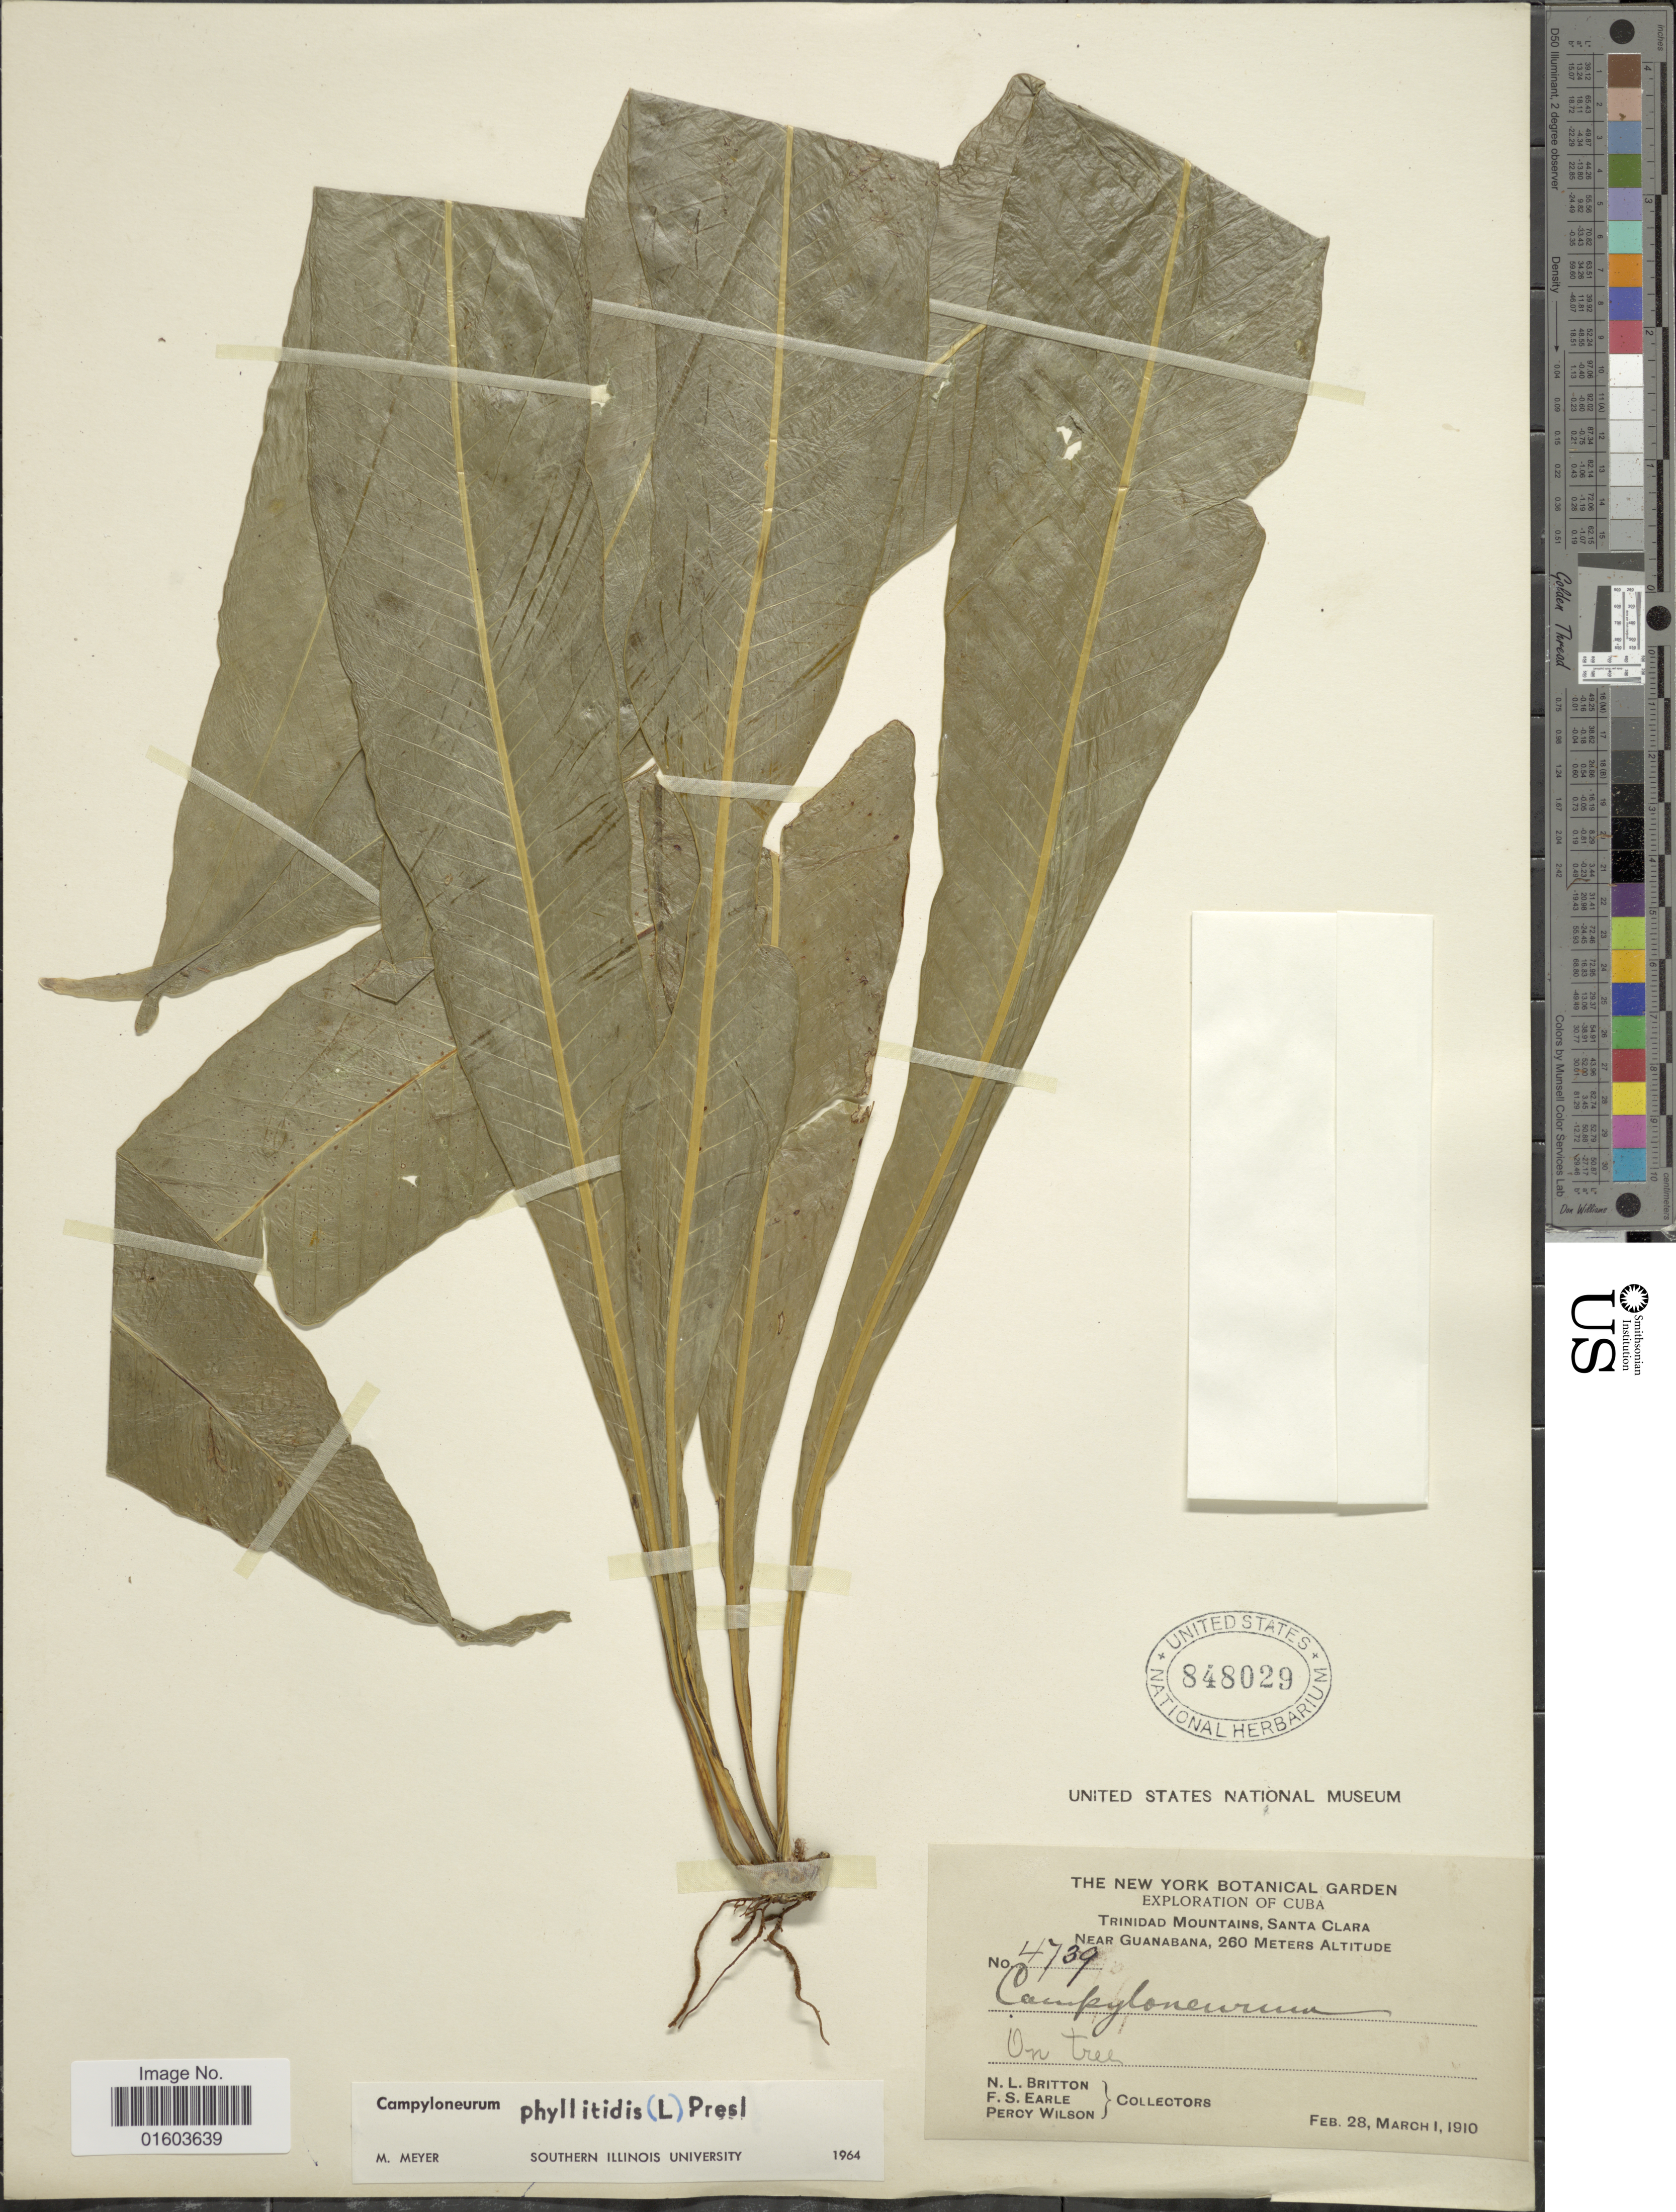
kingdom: Plantae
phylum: Tracheophyta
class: Polypodiopsida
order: Polypodiales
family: Polypodiaceae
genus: Campyloneurum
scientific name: Campyloneurum phyllitidis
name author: (L.) C. Presl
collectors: N. Britton, F. S. Earle & P. Wilson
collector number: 4739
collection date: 1910-02-28/1910-03-01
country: Cuba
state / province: Las Villas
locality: Trinidad Mountains, Santa Clara, near Guanabana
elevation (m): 260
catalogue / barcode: US 848029